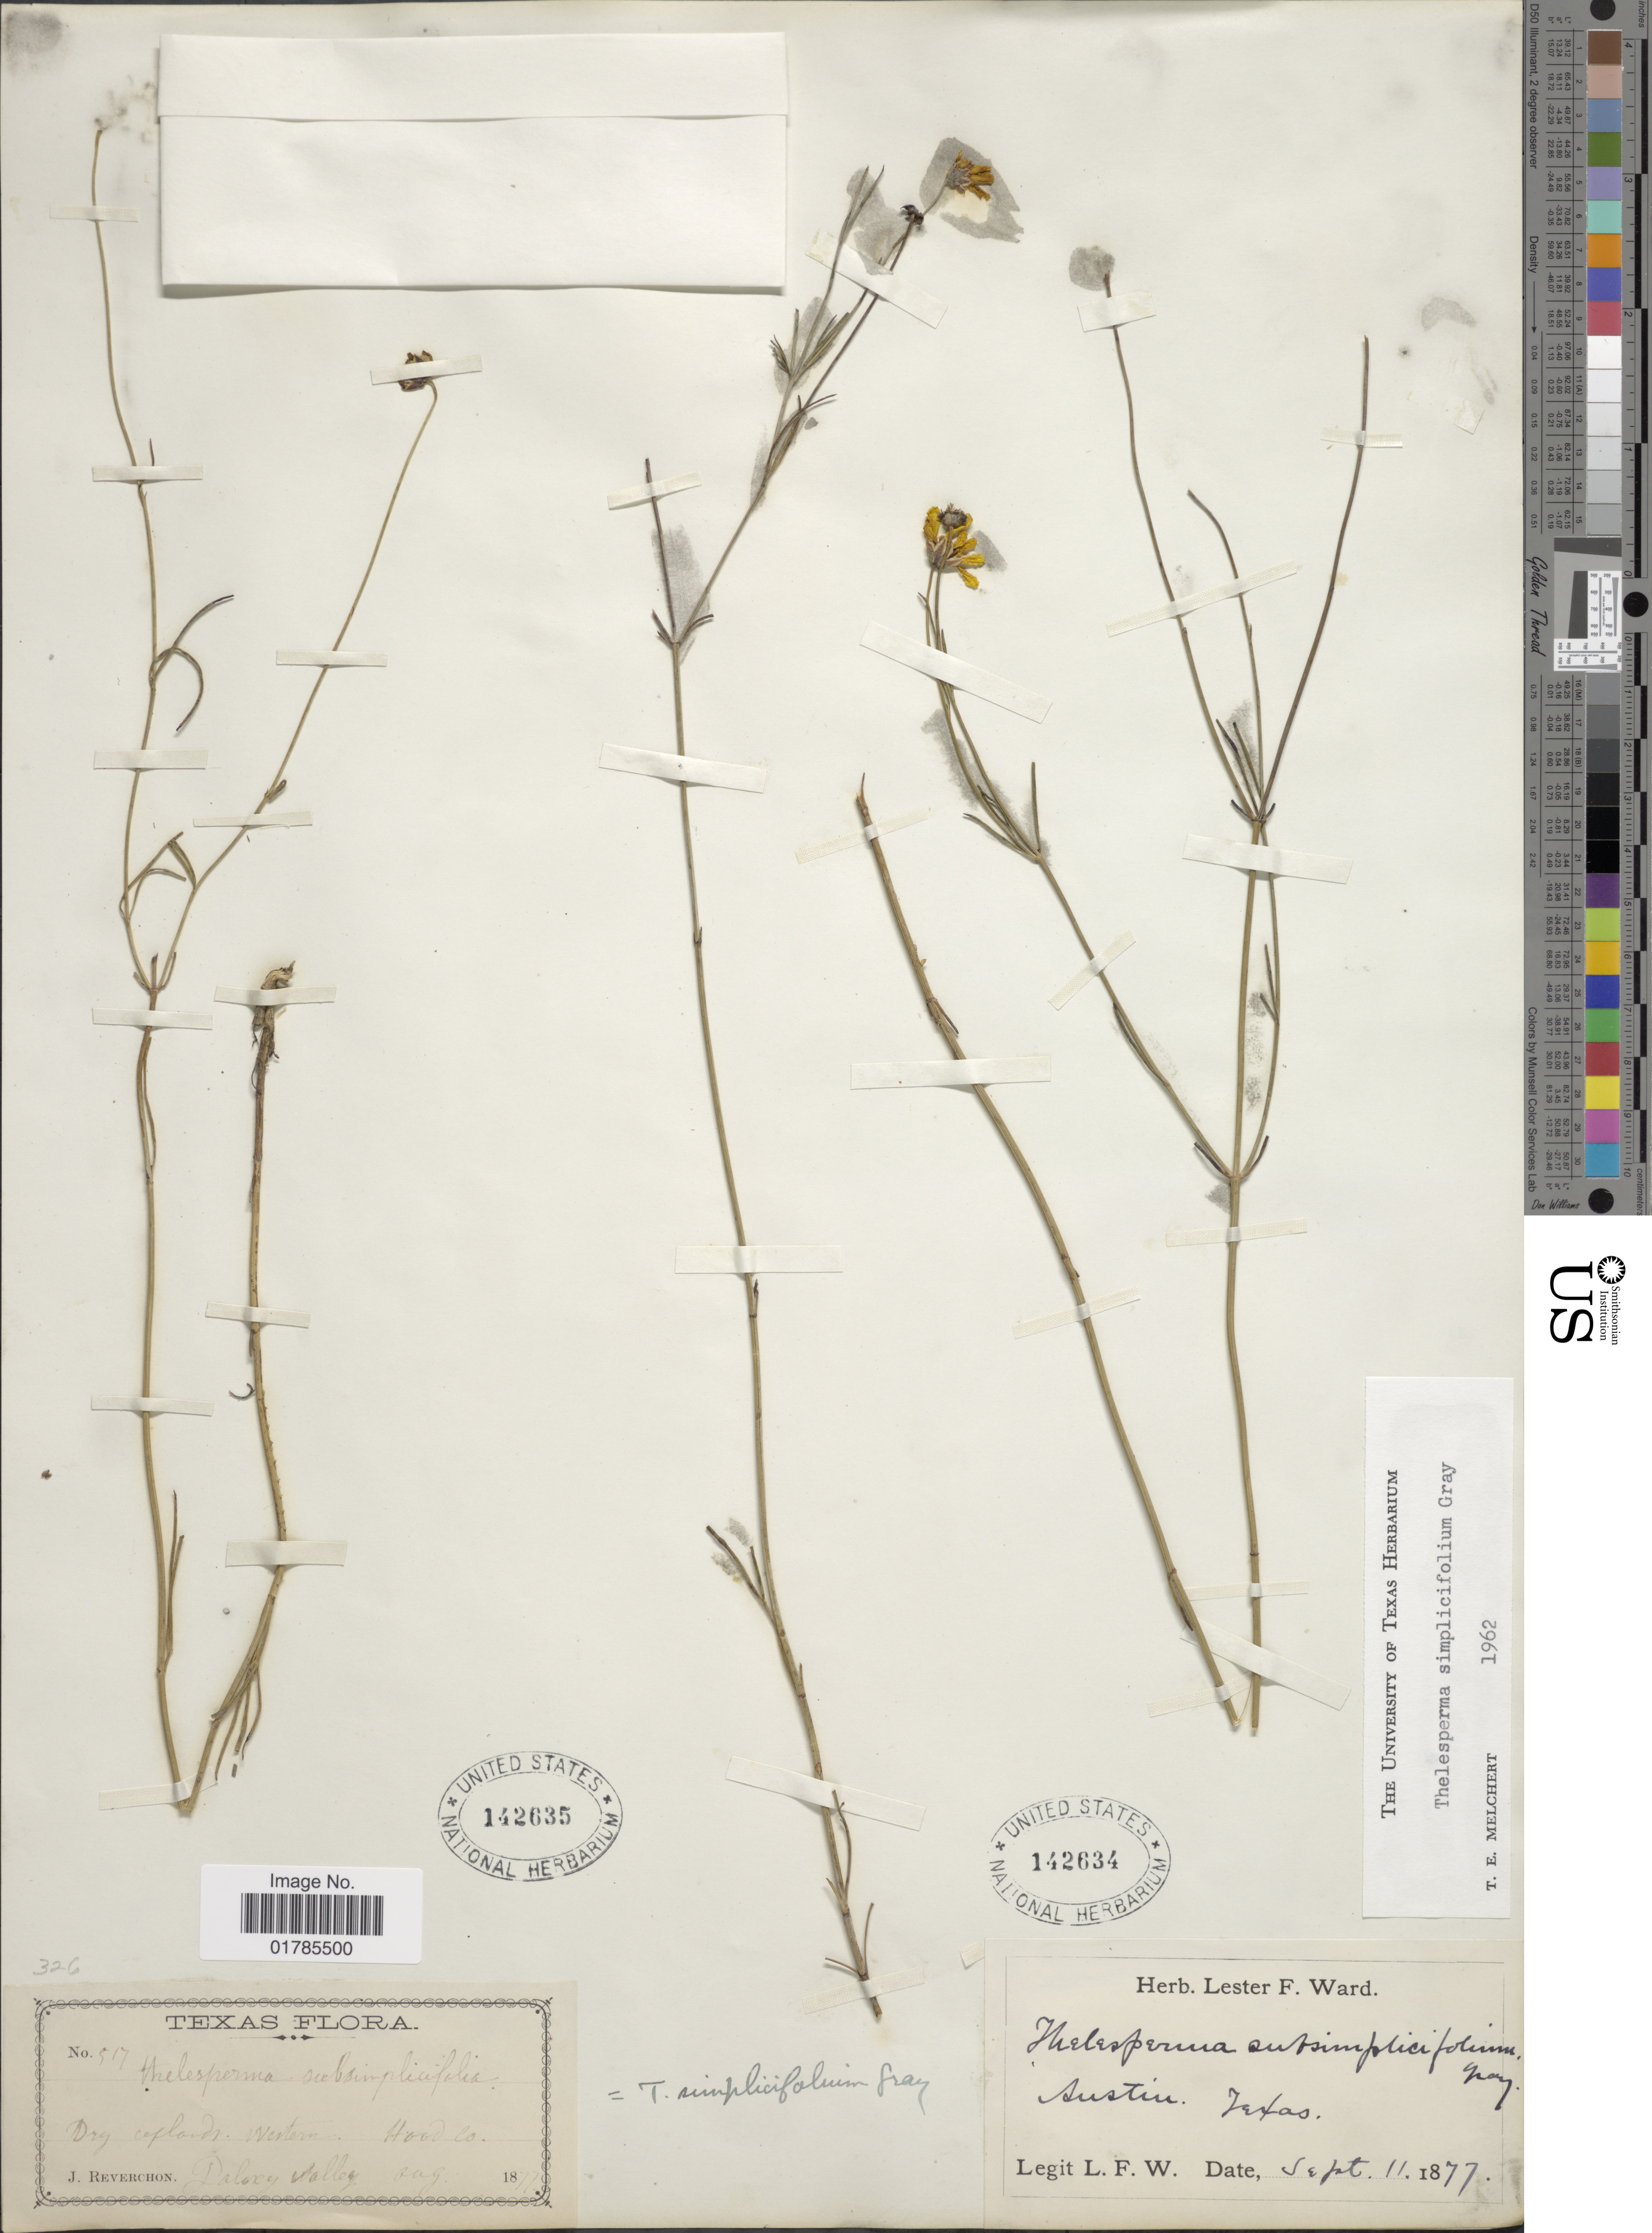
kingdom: Plantae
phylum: Tracheophyta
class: Magnoliopsida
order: Asterales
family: Asteraceae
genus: Thelesperma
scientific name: Thelesperma simplicifolium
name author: A. Gray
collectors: J. Reverchon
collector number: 517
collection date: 1877-08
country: United States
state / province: Texas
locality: Western. Hood Co.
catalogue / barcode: US 142635-2